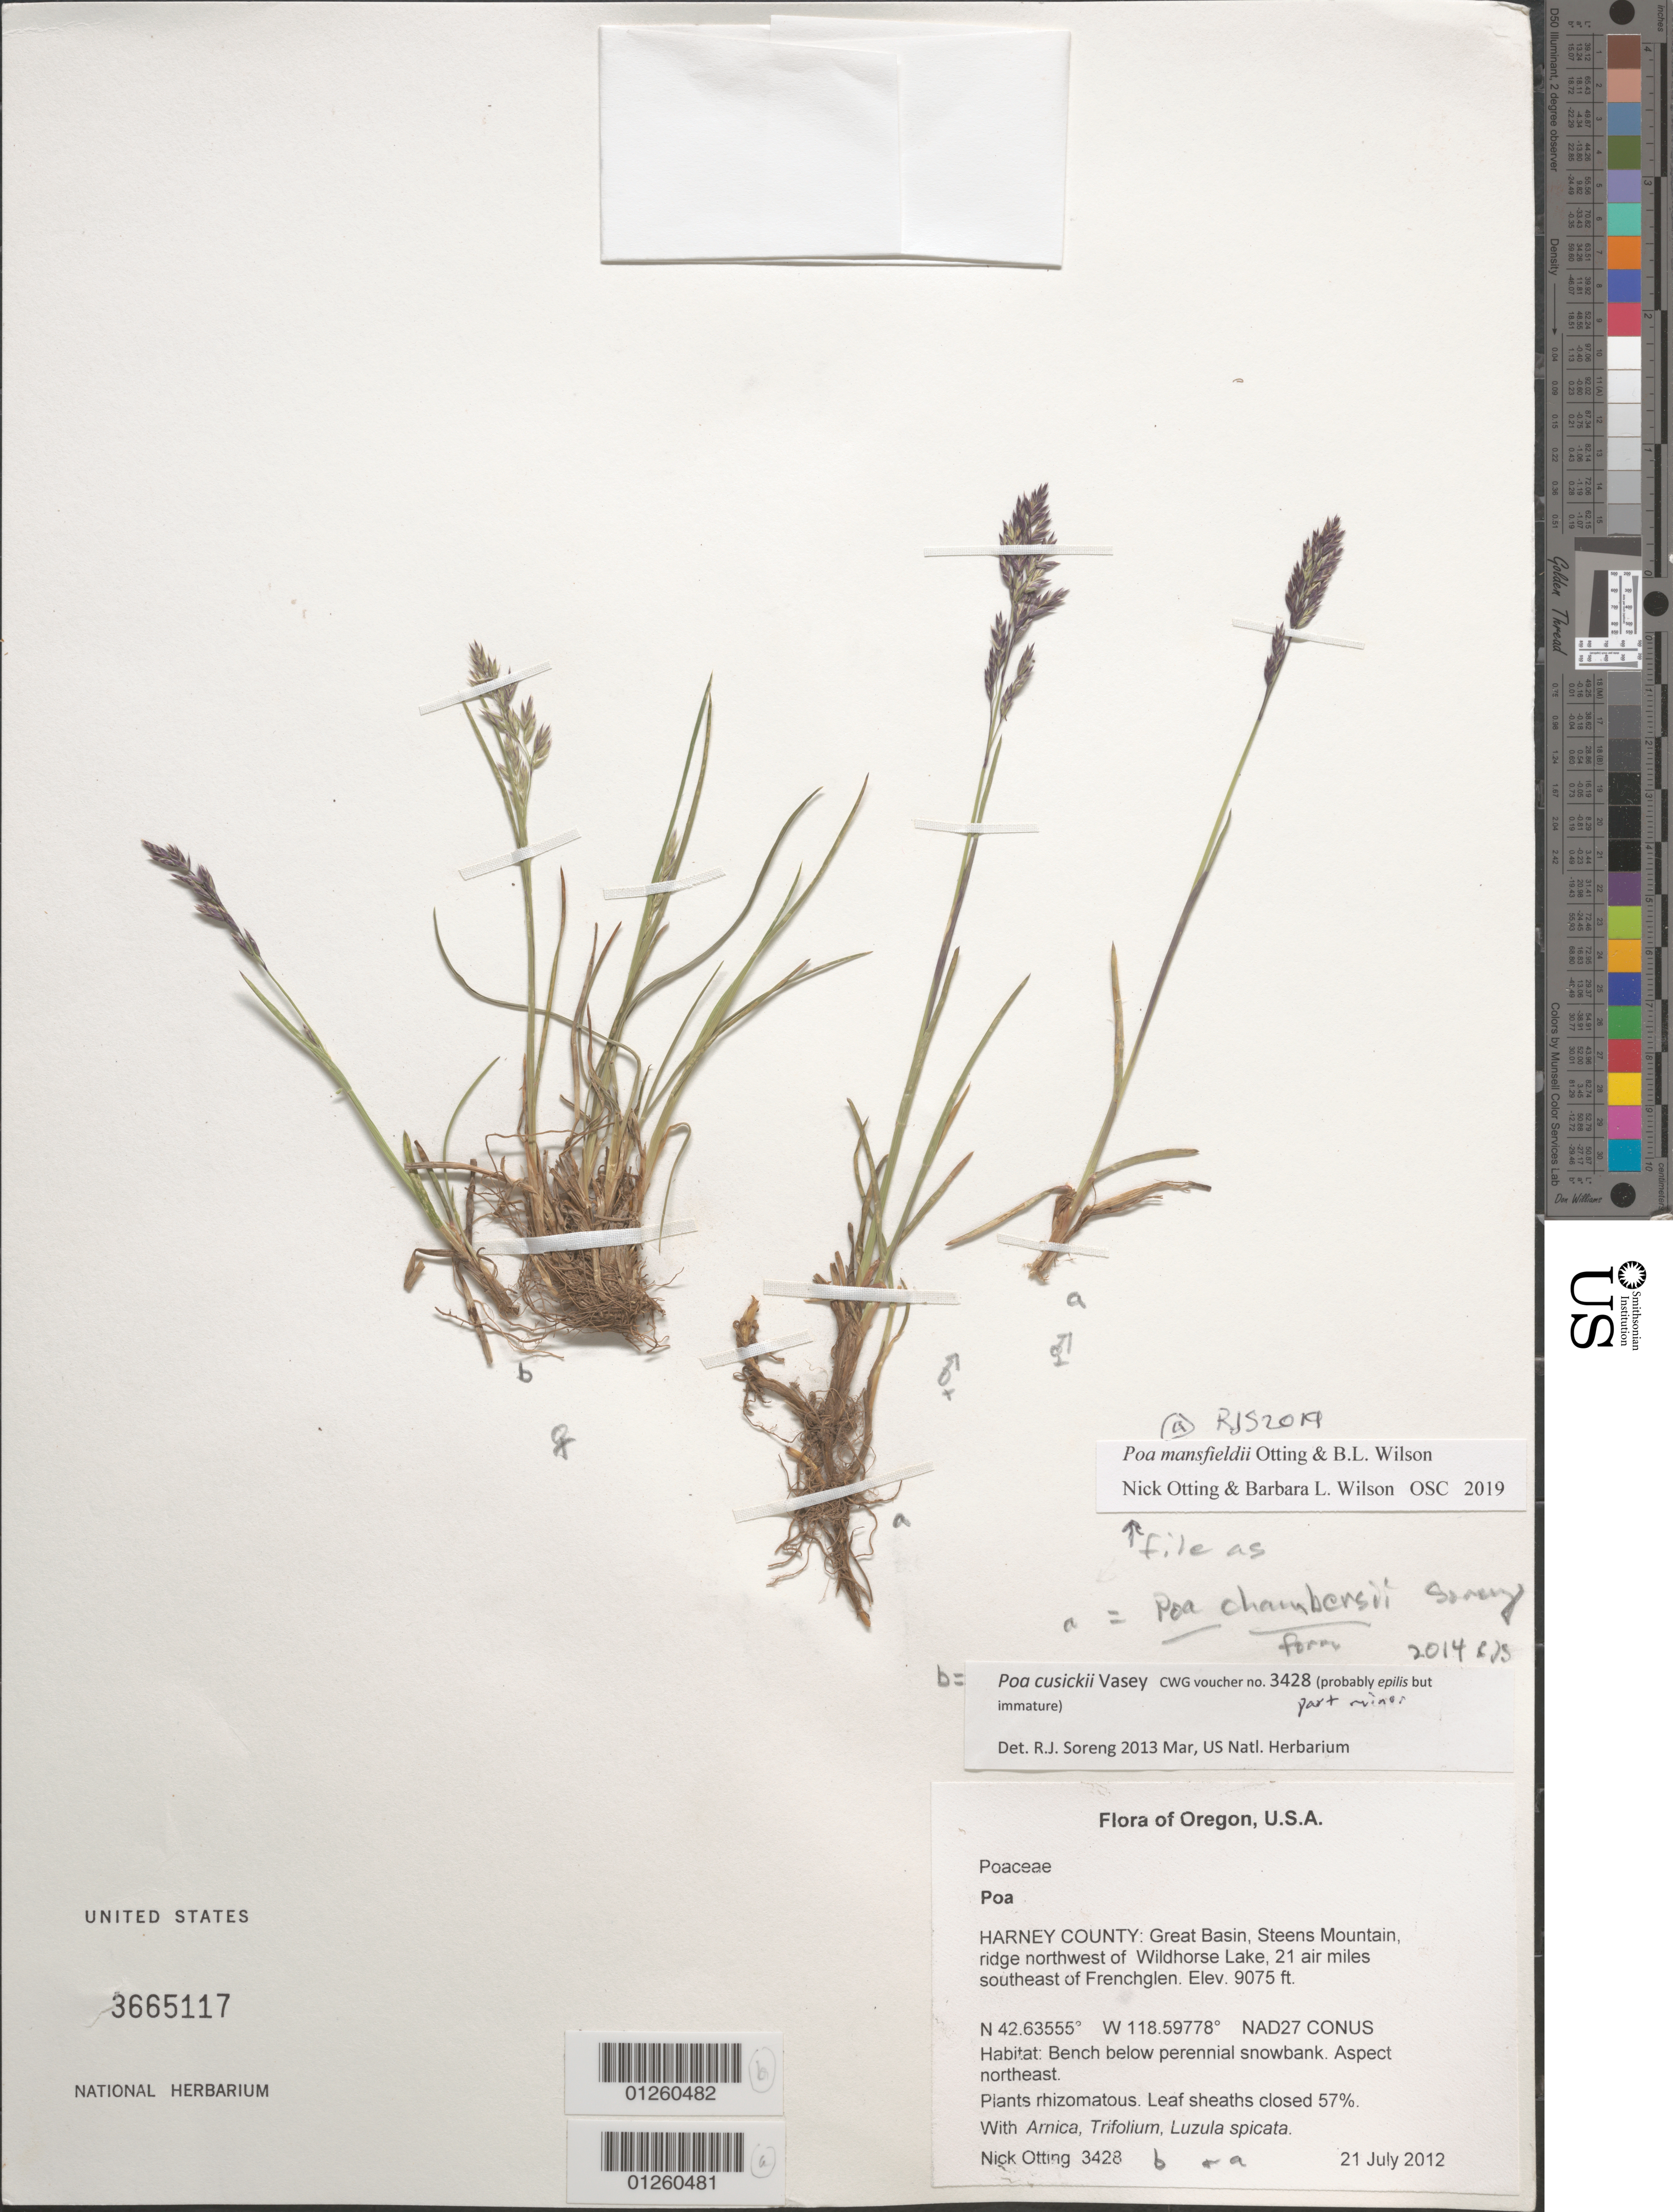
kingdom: Plantae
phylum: Tracheophyta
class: Liliopsida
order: Poales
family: Poaceae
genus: Poa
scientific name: Poa mansfieldii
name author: Otting & B.L. Wilson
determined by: Otting, Nick; Wilson, B. L.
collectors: N. Otting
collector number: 3428-b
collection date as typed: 21 July 2010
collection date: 2012-07-21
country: United States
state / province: Oregon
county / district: Harney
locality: Great Basin, Steens Mountain, ridge northwest of Wildhorse Lake. 21 air miles southeast of Frenchglen.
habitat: Bench below perrenials snowbank. Aspect northeast.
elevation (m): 2766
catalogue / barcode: US 3665117